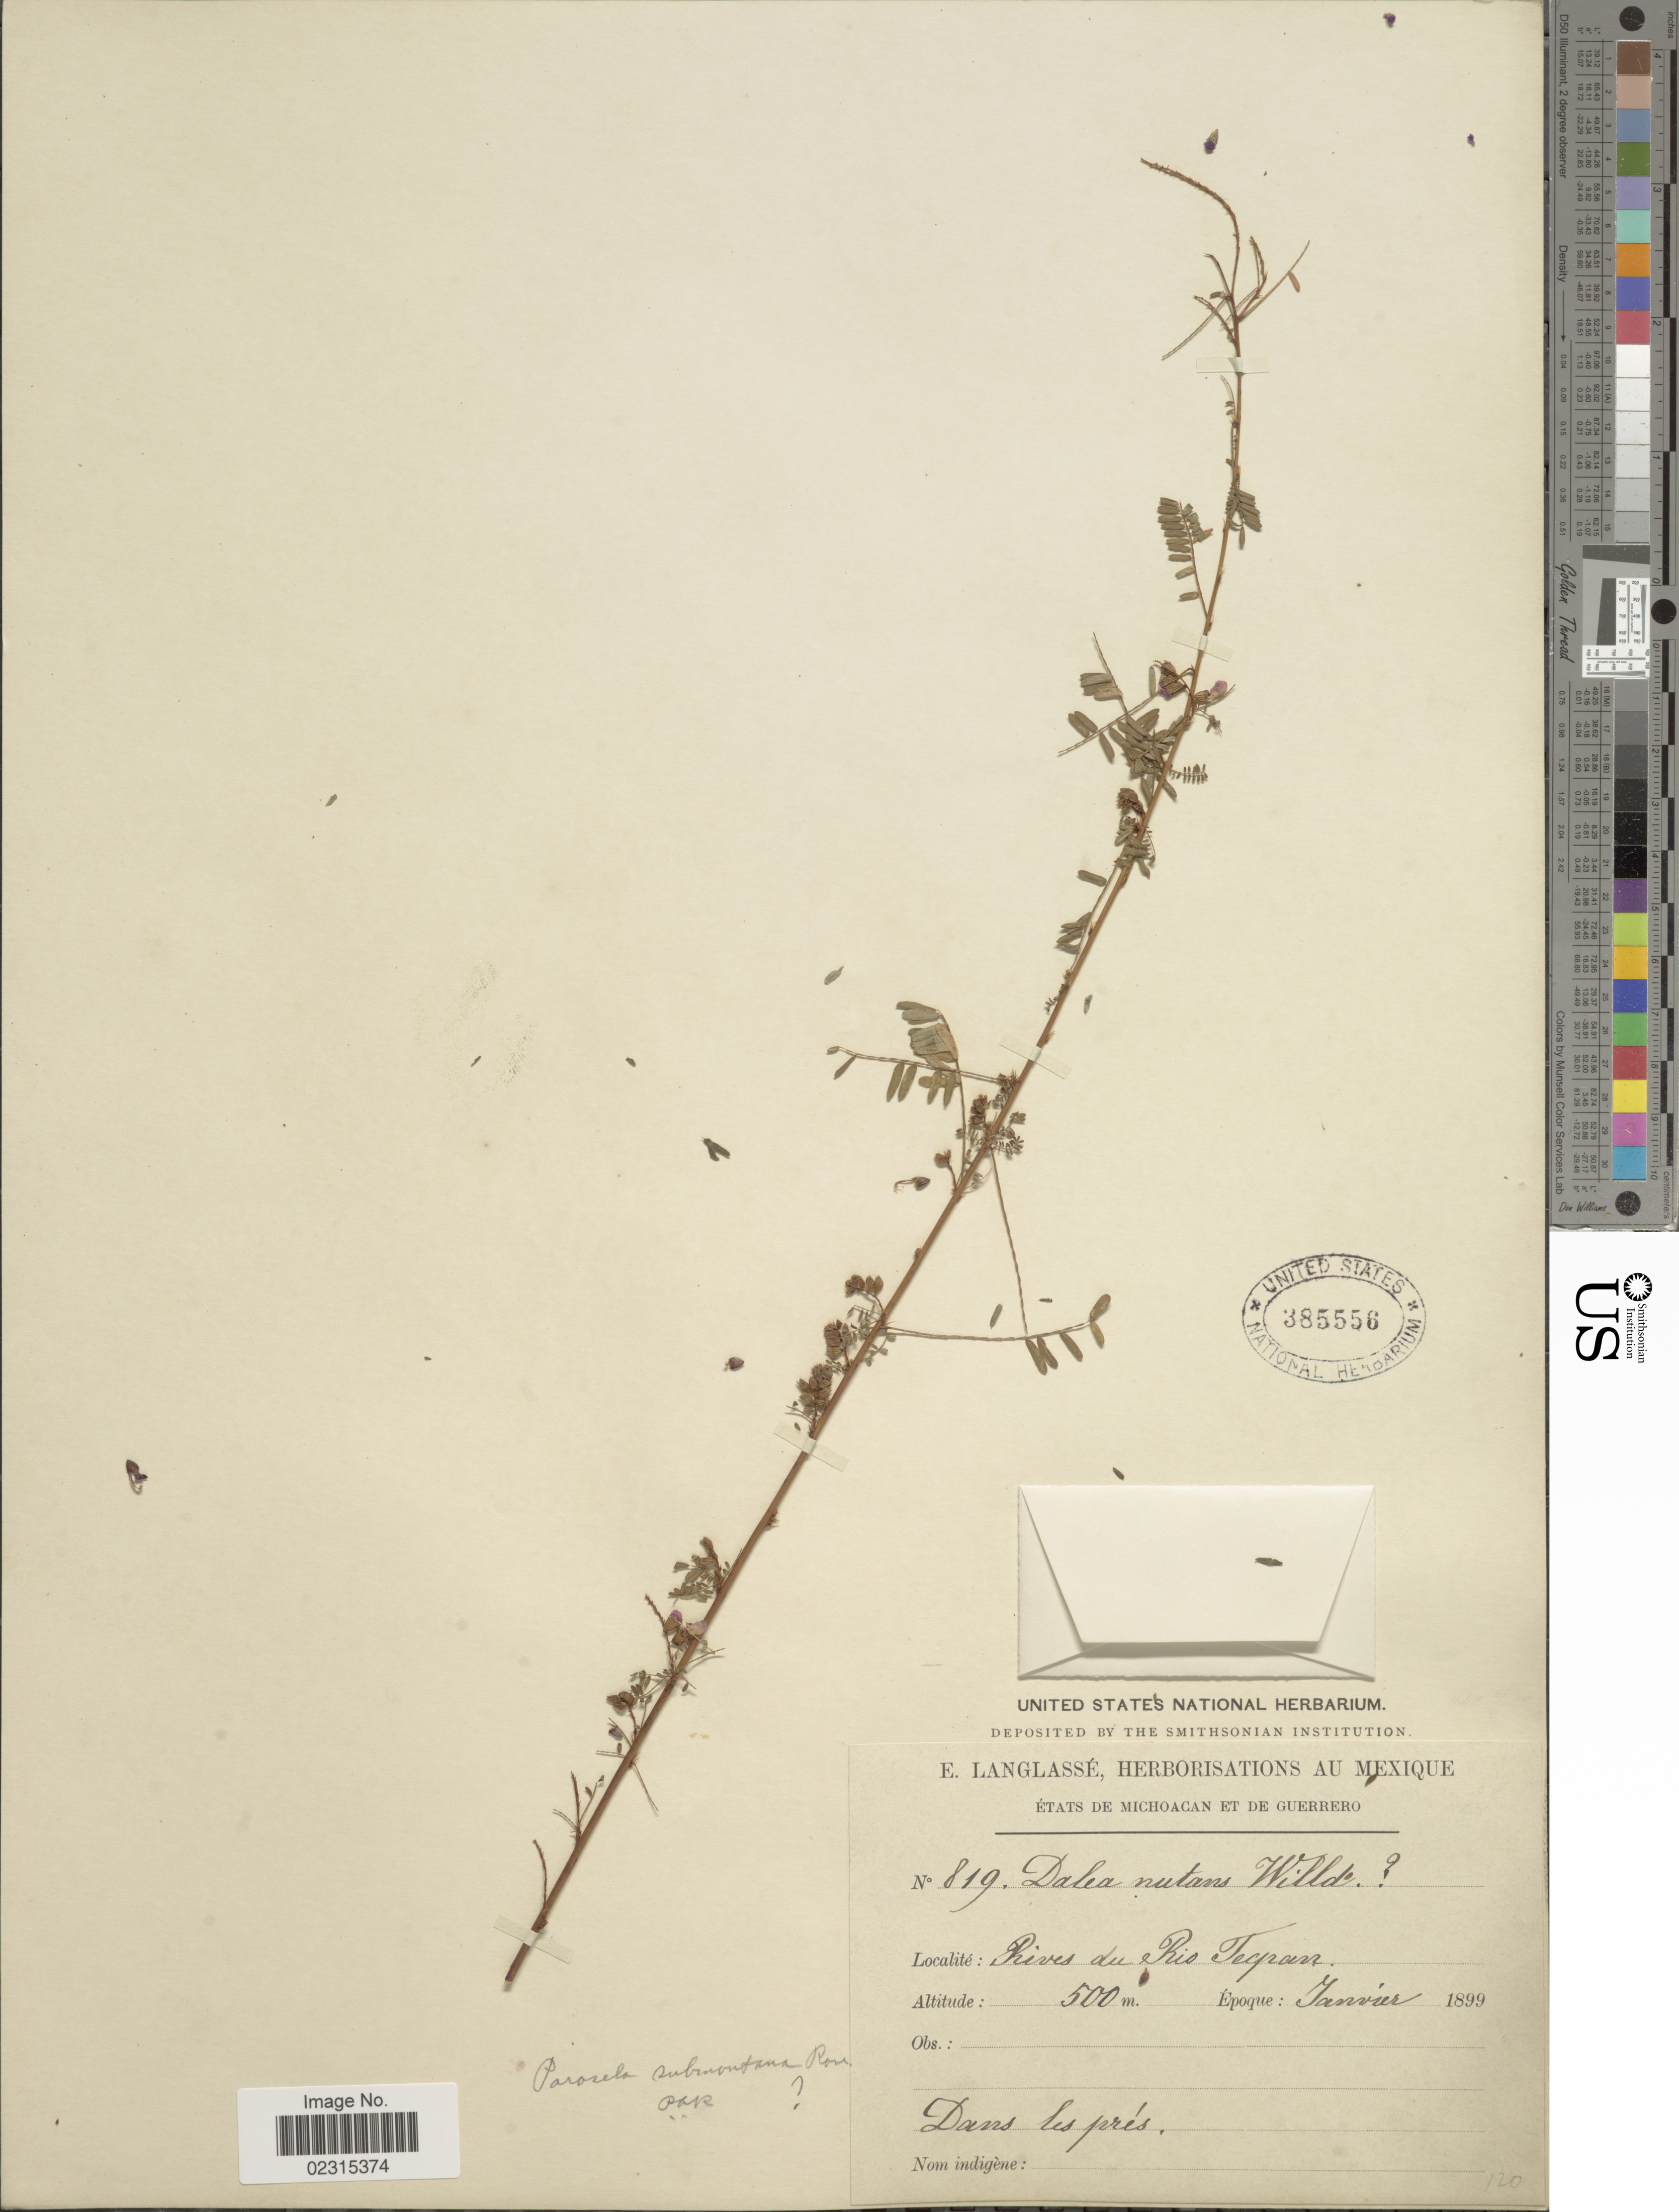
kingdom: Plantae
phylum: Tracheophyta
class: Magnoliopsida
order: Fabales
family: Fabaceae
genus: Marina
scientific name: Marina nutans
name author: (Cav.) Barneby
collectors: E. Langlassé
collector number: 819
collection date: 1899-01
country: Mexico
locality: Etats de Michoacan et de Guerrero Rives du Rio Tecpan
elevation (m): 500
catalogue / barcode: US 385556